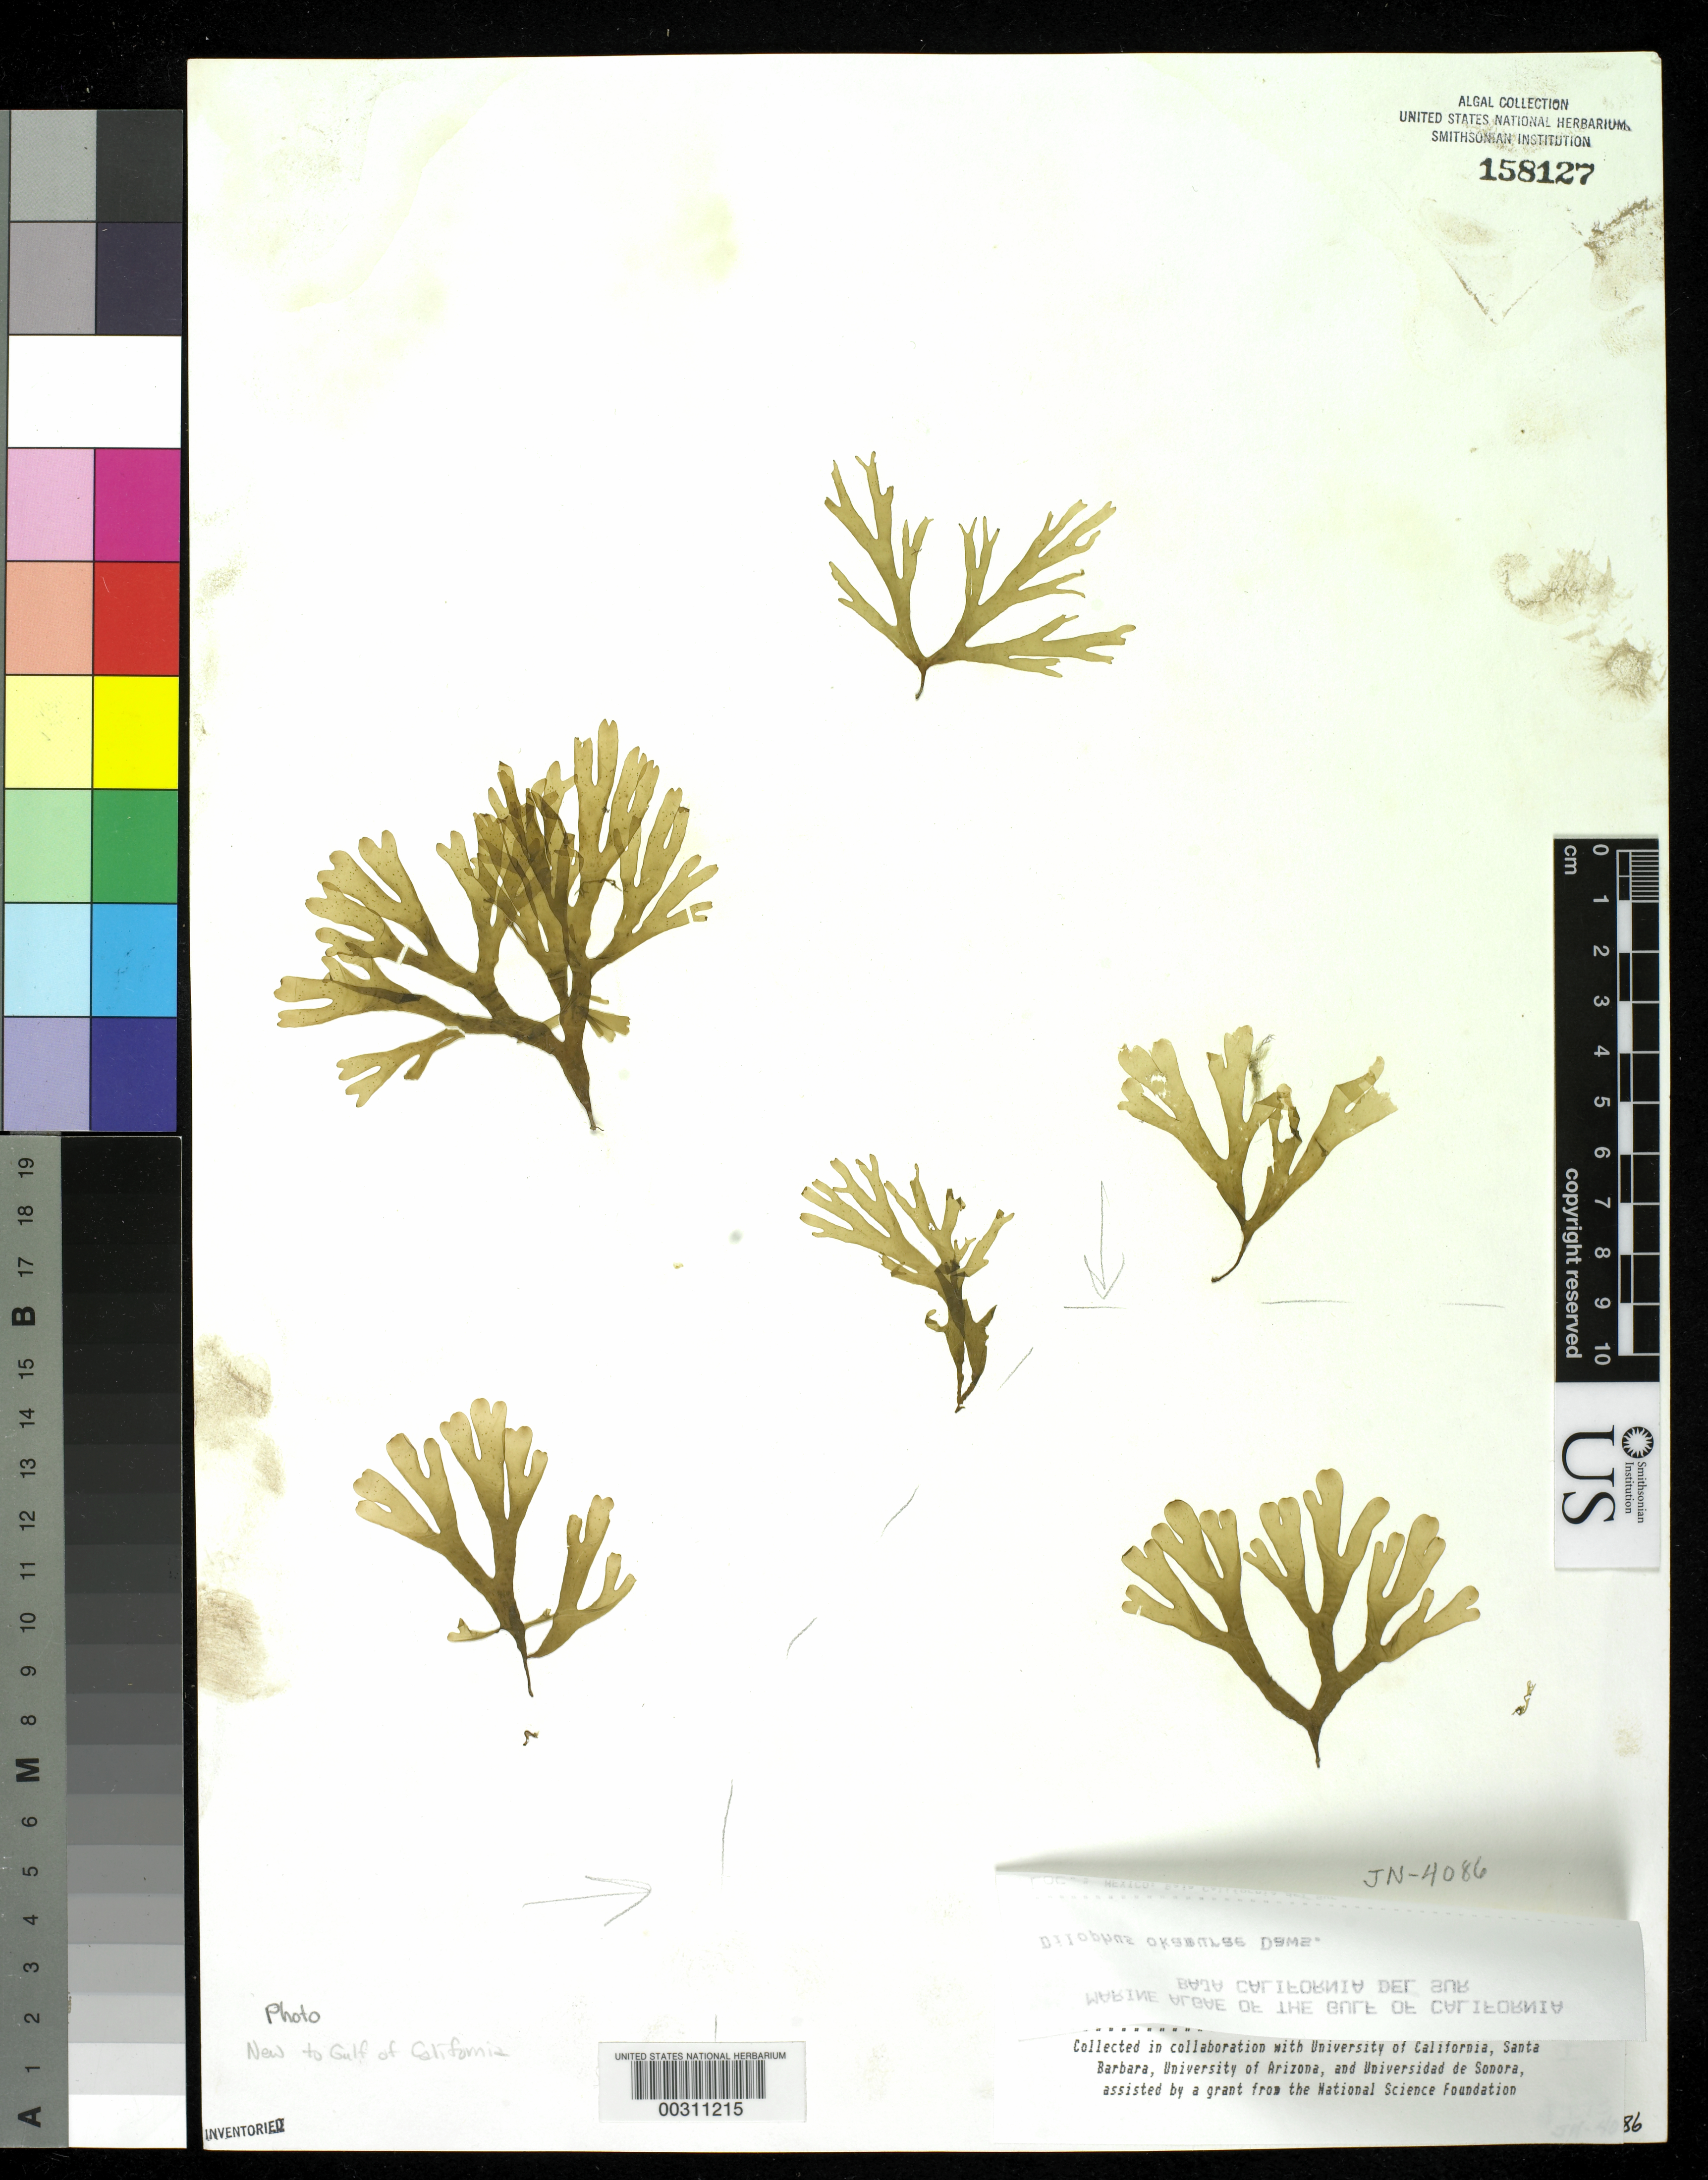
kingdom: Chromista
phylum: Ochrophyta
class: Phaeophyceae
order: Dictyotales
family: Dictyotaceae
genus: Rugulopteryx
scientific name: Rugulopteryx okamurae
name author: (E.Y. Dawson) I.K. Hwang et al.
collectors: J. N. Norris & H. Sleeper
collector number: JN-4086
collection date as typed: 01 Jan 1973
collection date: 1973-01-01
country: Mexico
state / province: Baja California Sur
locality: Cabeza Ballena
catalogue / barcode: US 158127